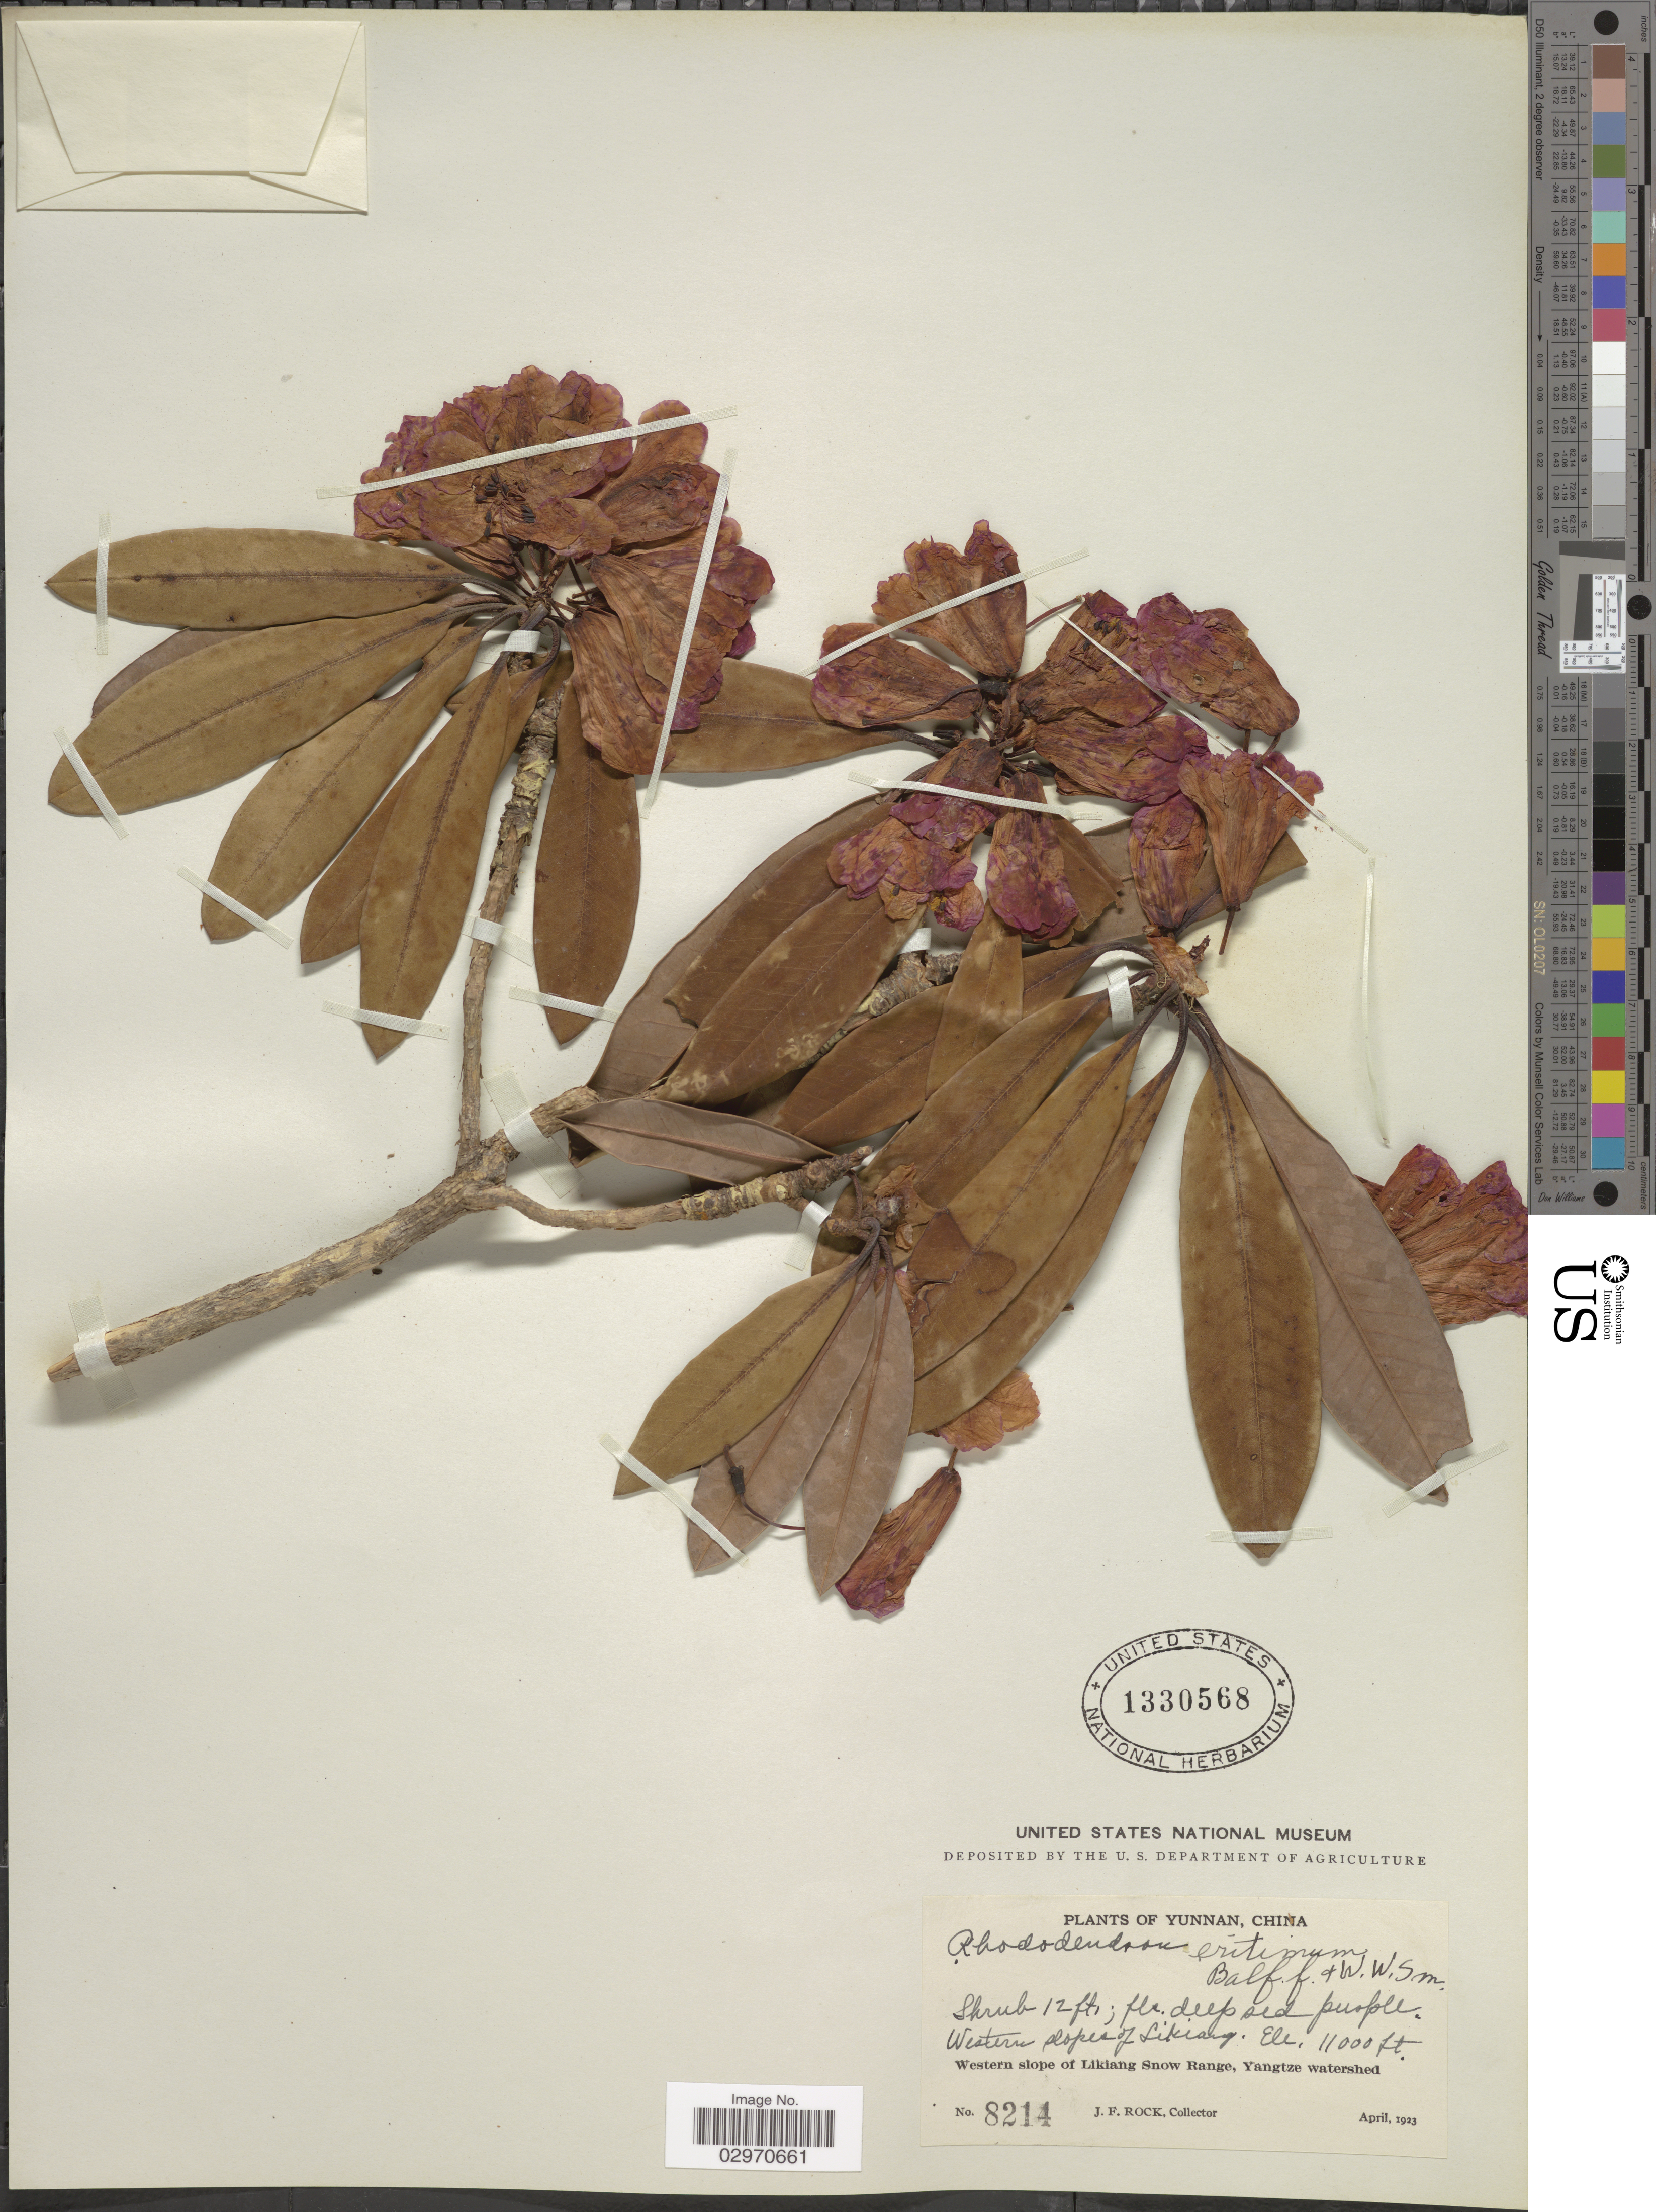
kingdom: Plantae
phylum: Tracheophyta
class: Magnoliopsida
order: Ericales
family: Ericaceae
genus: Rhododendron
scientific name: Rhododendron eritimum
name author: Balf. f. & W.W. Sm.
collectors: J. Rock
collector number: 8214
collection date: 1923-04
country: China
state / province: Yunnan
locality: Western slopes of Likiang, Western slope of Likiang Snow Range, Yangtze watershed.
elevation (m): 3353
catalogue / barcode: US 1330568